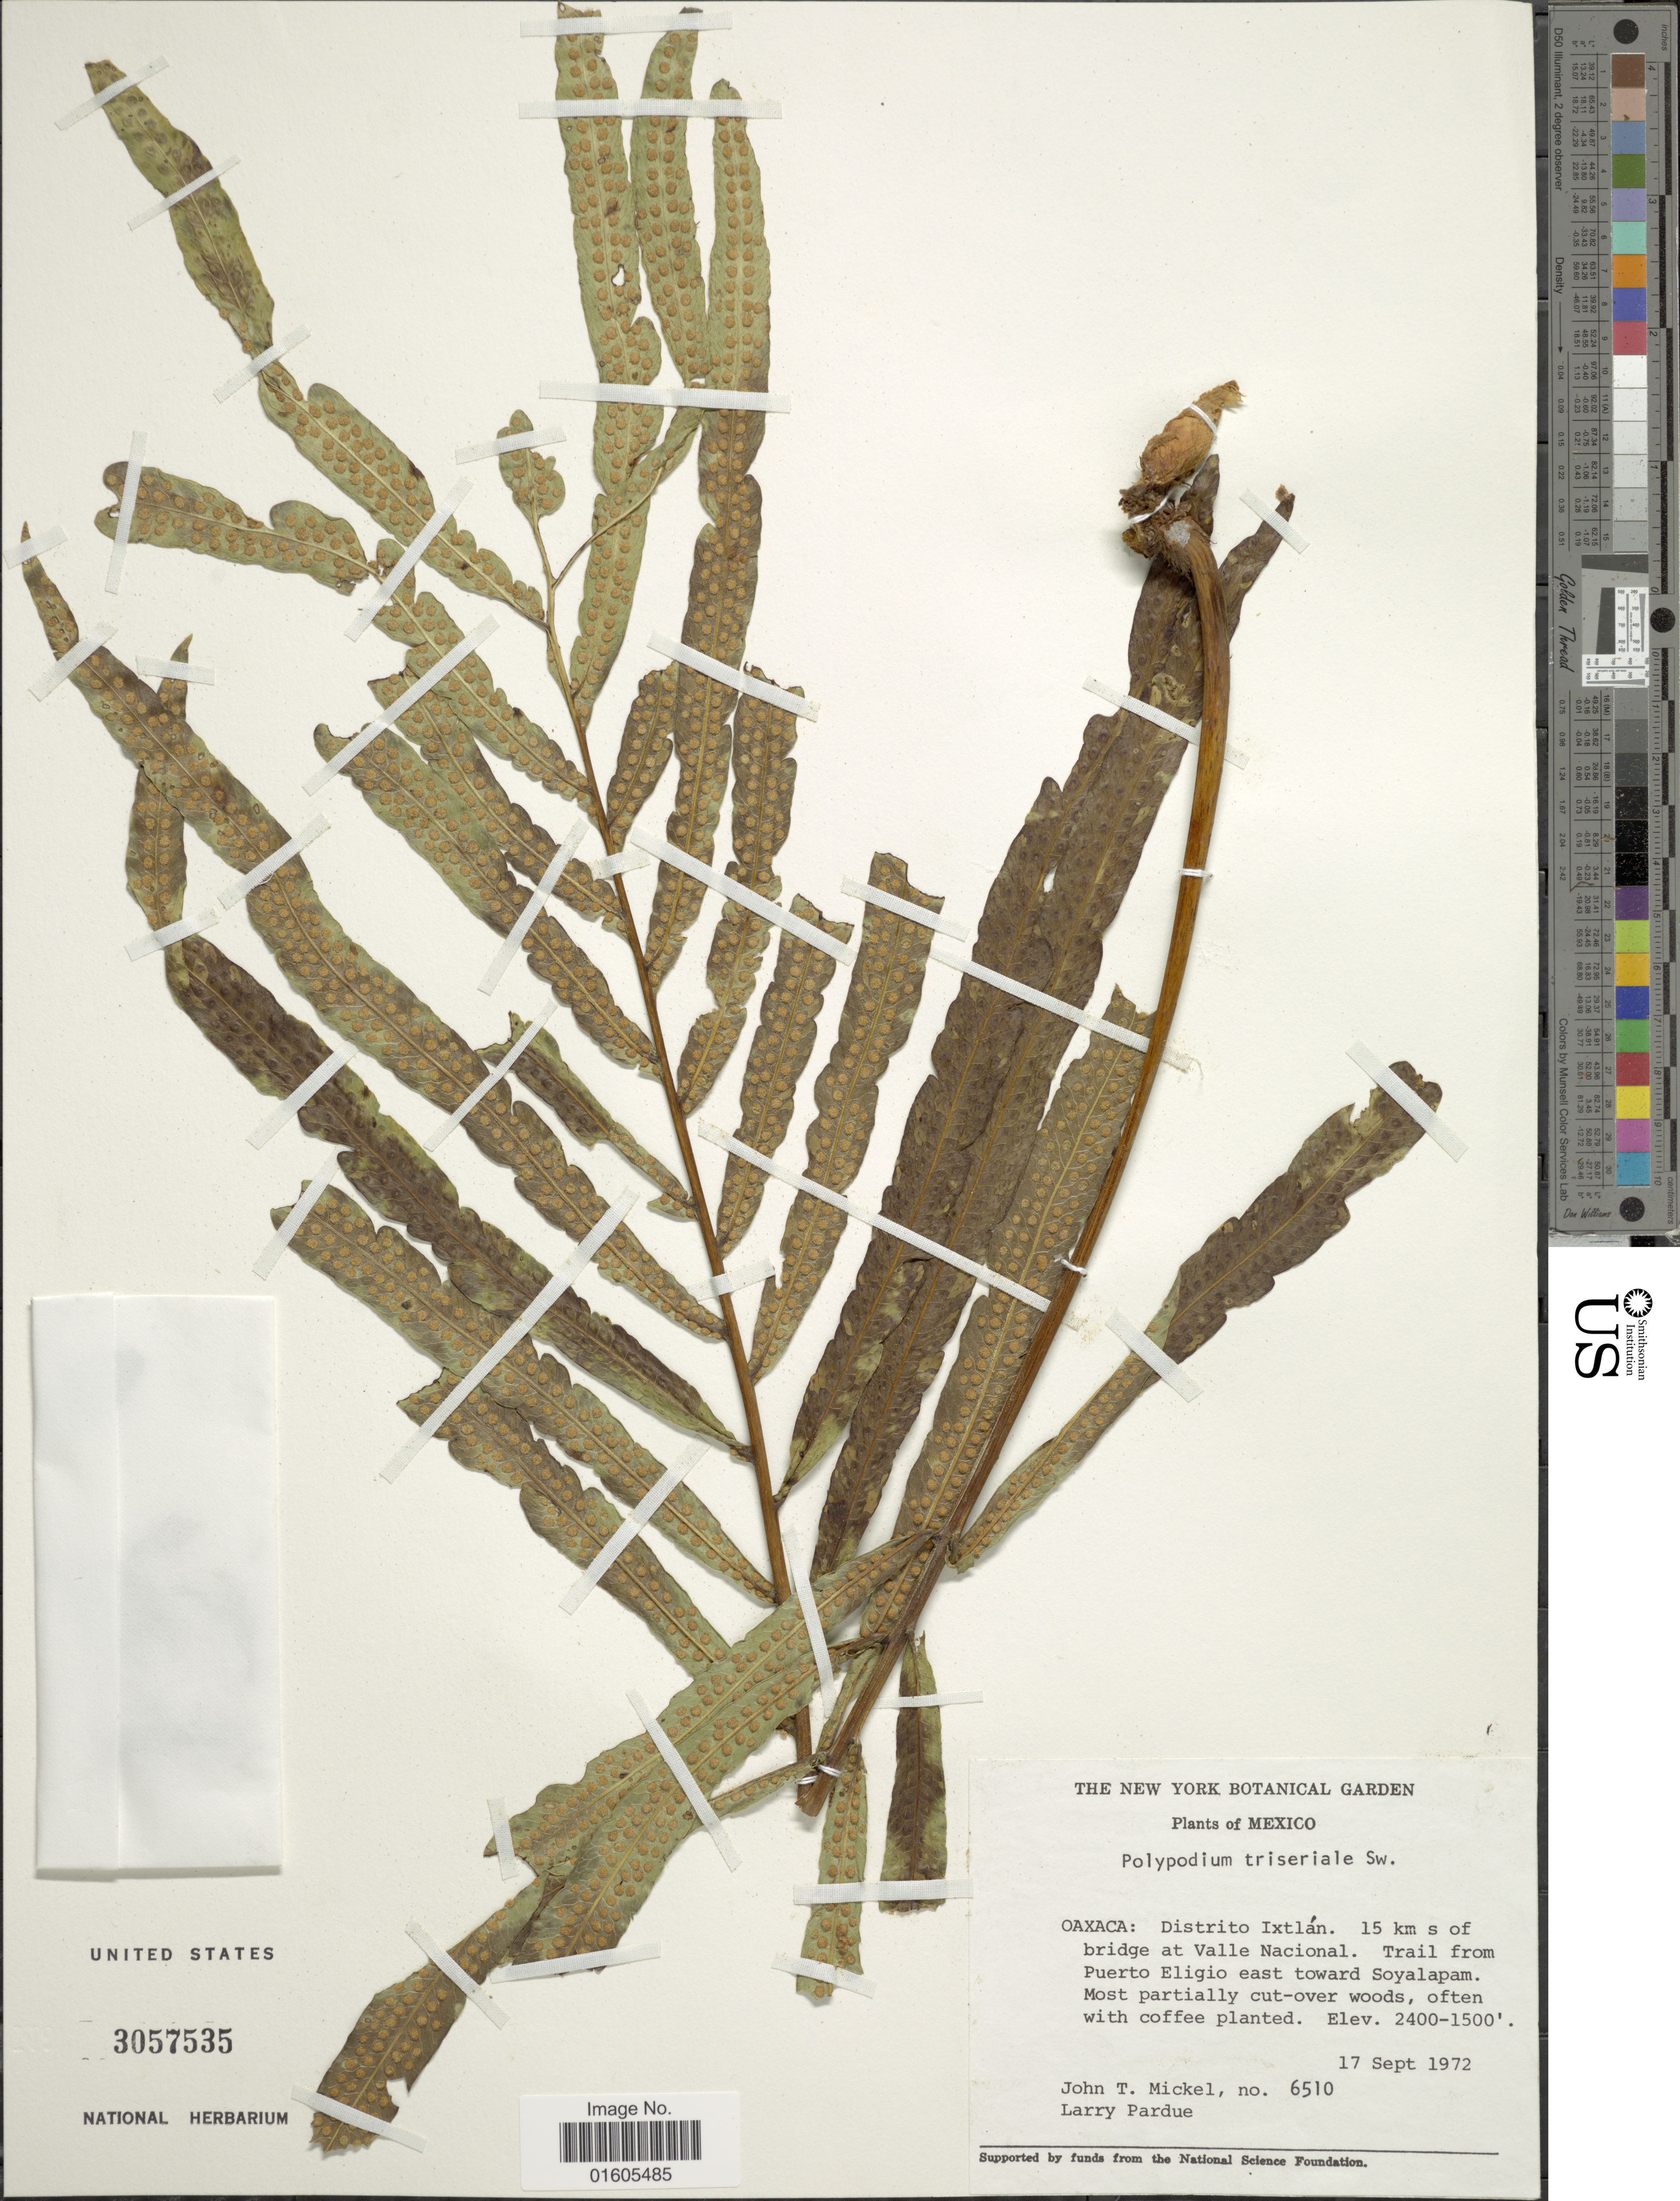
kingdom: Plantae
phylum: Tracheophyta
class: Polypodiopsida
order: Polypodiales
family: Polypodiaceae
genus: Serpocaulon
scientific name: Serpocaulon triseriale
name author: (Sw.) A.R. Sm.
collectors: J. T. Mickel & L. Pardue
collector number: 6510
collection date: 1972-09-17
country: Mexico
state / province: Oaxaca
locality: Distrito Ixtlán. 15 km s of bridge at Valle Nacional. Trail from Perto Eligio east toward Soyalapam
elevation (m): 457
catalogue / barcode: US 3057535